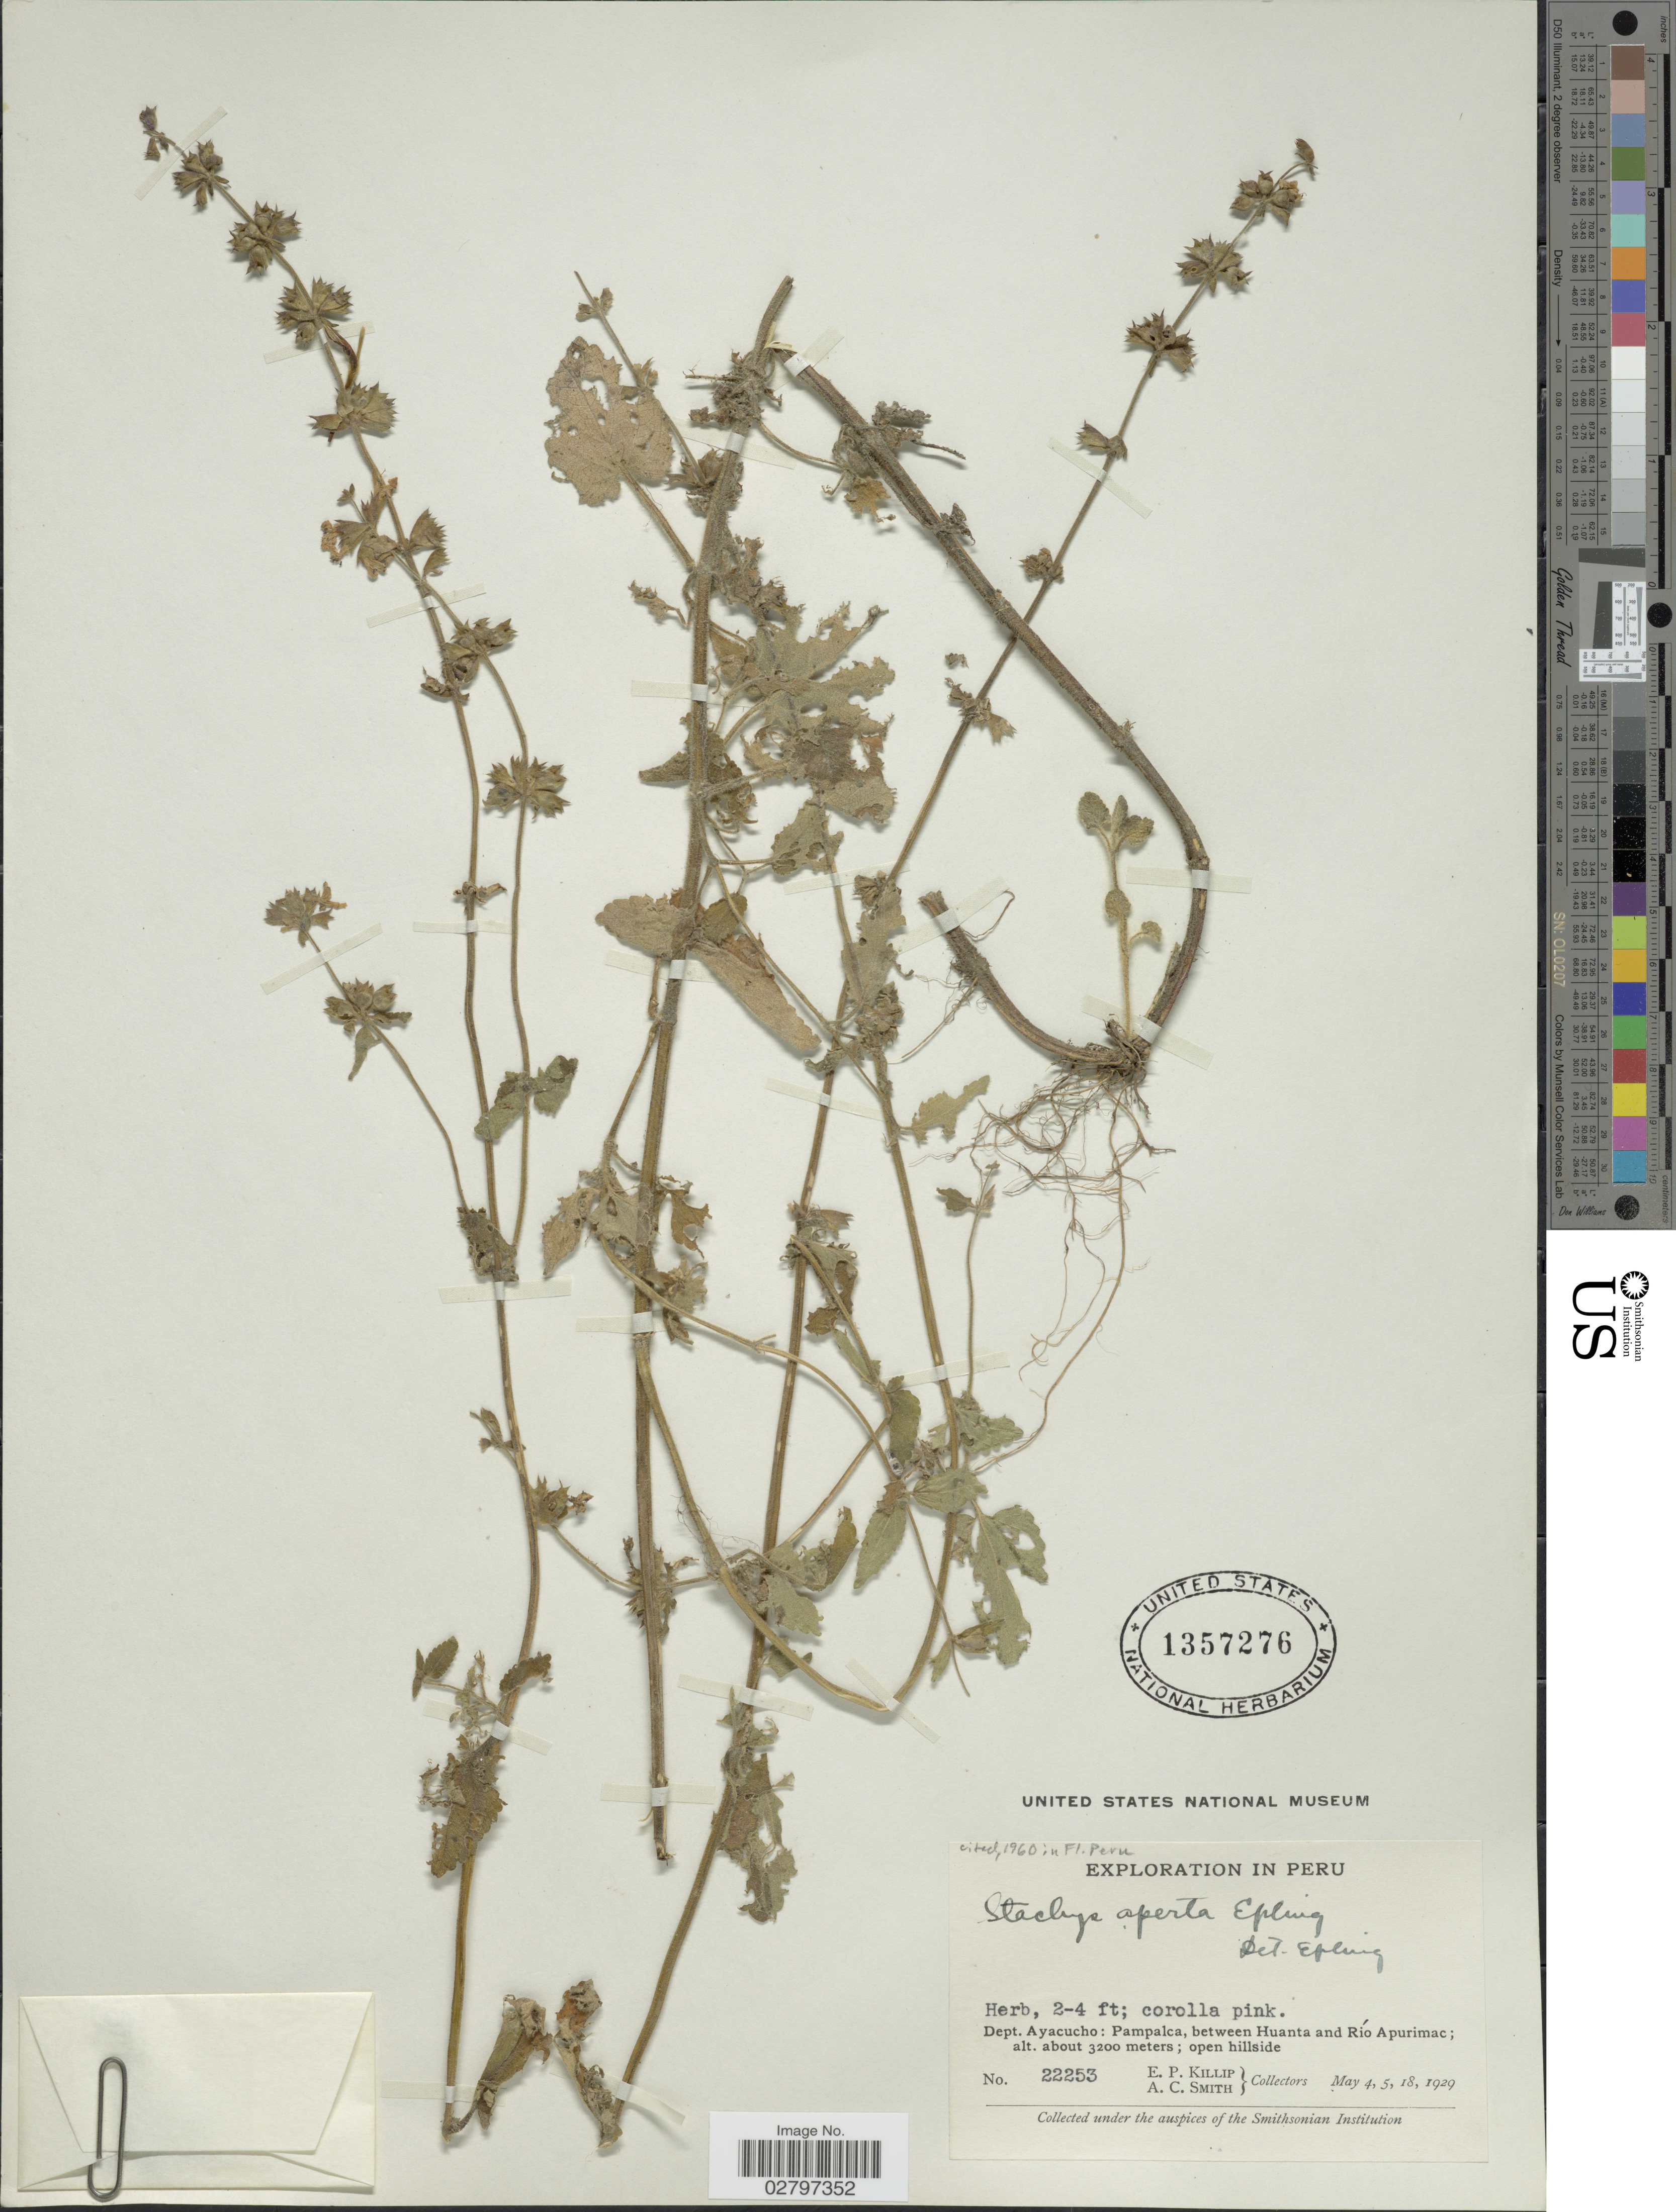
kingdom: Plantae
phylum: Tracheophyta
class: Magnoliopsida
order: Lamiales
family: Lamiaceae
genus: Stachys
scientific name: Stachys aperta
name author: Epling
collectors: E. P. Killip & A. C. Smith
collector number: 22253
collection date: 1929-05-04/1929-05-18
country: Peru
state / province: Ayacucho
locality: Dept. Ayacucho: Pampalca, between Huanta and Río Apurimac.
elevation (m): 3200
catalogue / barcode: US 1357276